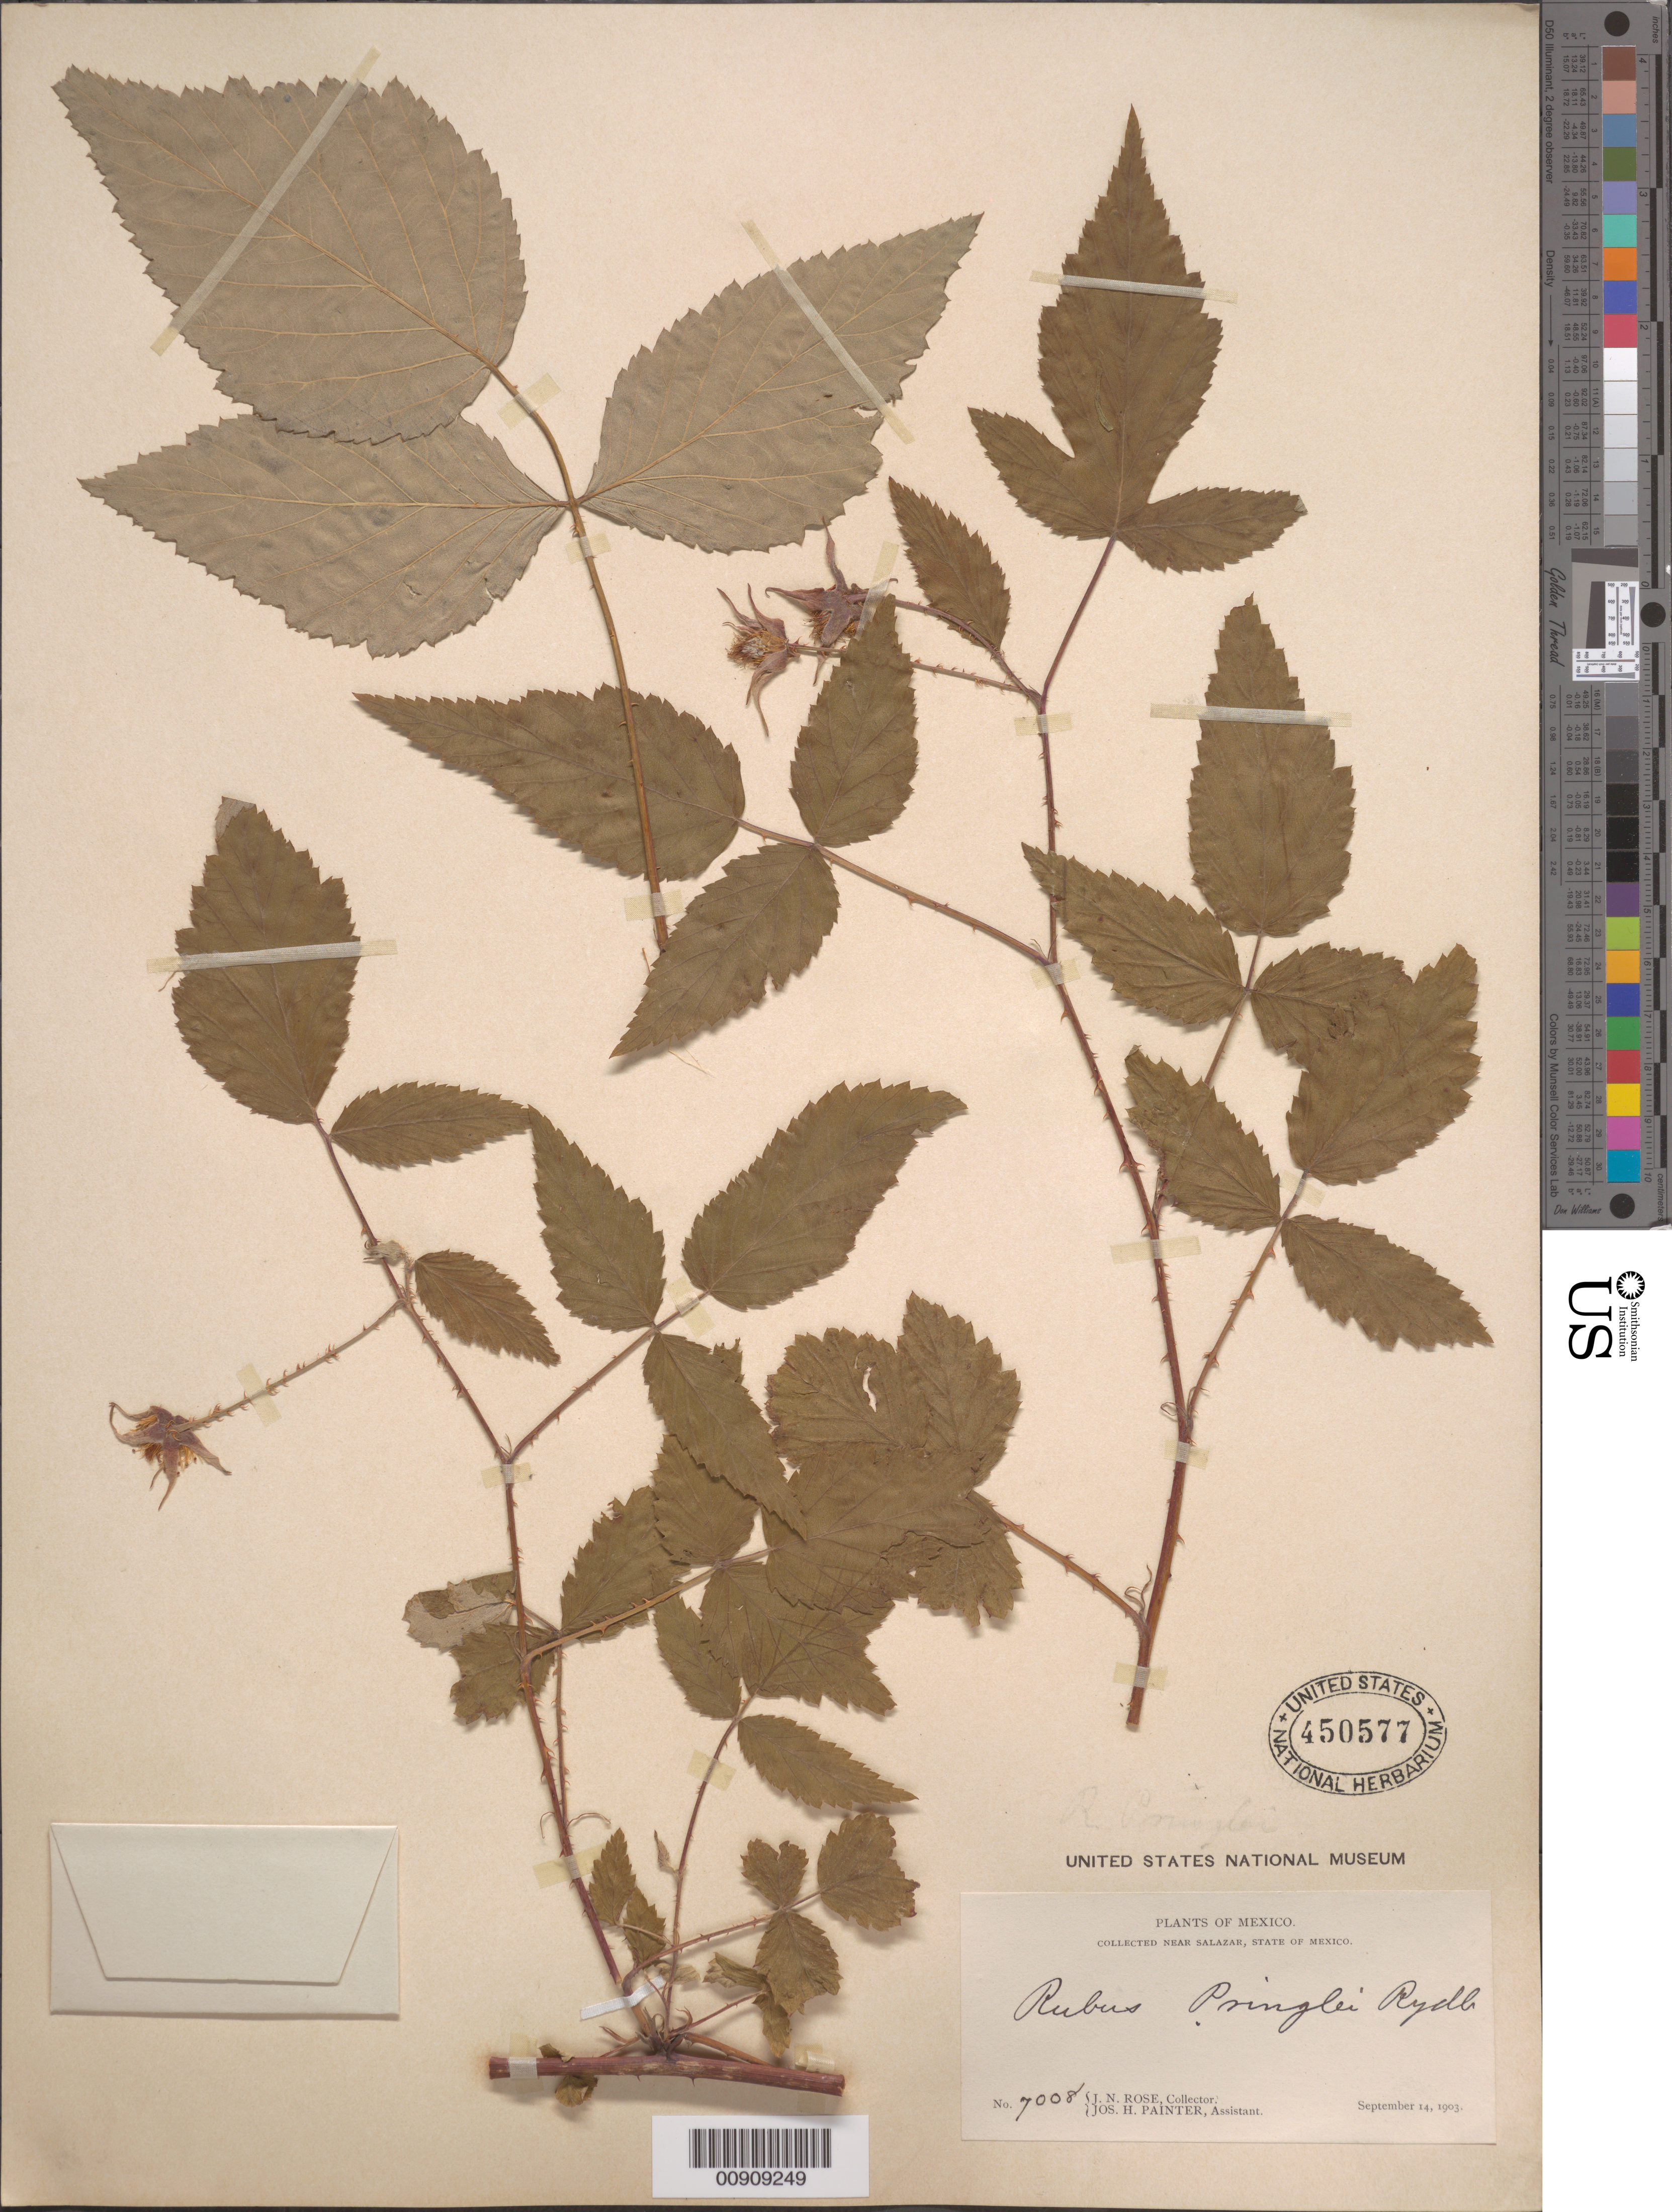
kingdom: Plantae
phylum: Tracheophyta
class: Magnoliopsida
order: Rosales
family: Rosaceae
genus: Rubus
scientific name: Rubus pringlei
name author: Rydb.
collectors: J. N. Rose & J. H. Painter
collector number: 7008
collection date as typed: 14 Sep 1903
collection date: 1903-09-14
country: Mexico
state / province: México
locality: Near Salazar, State of Mexico.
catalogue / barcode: US 450577